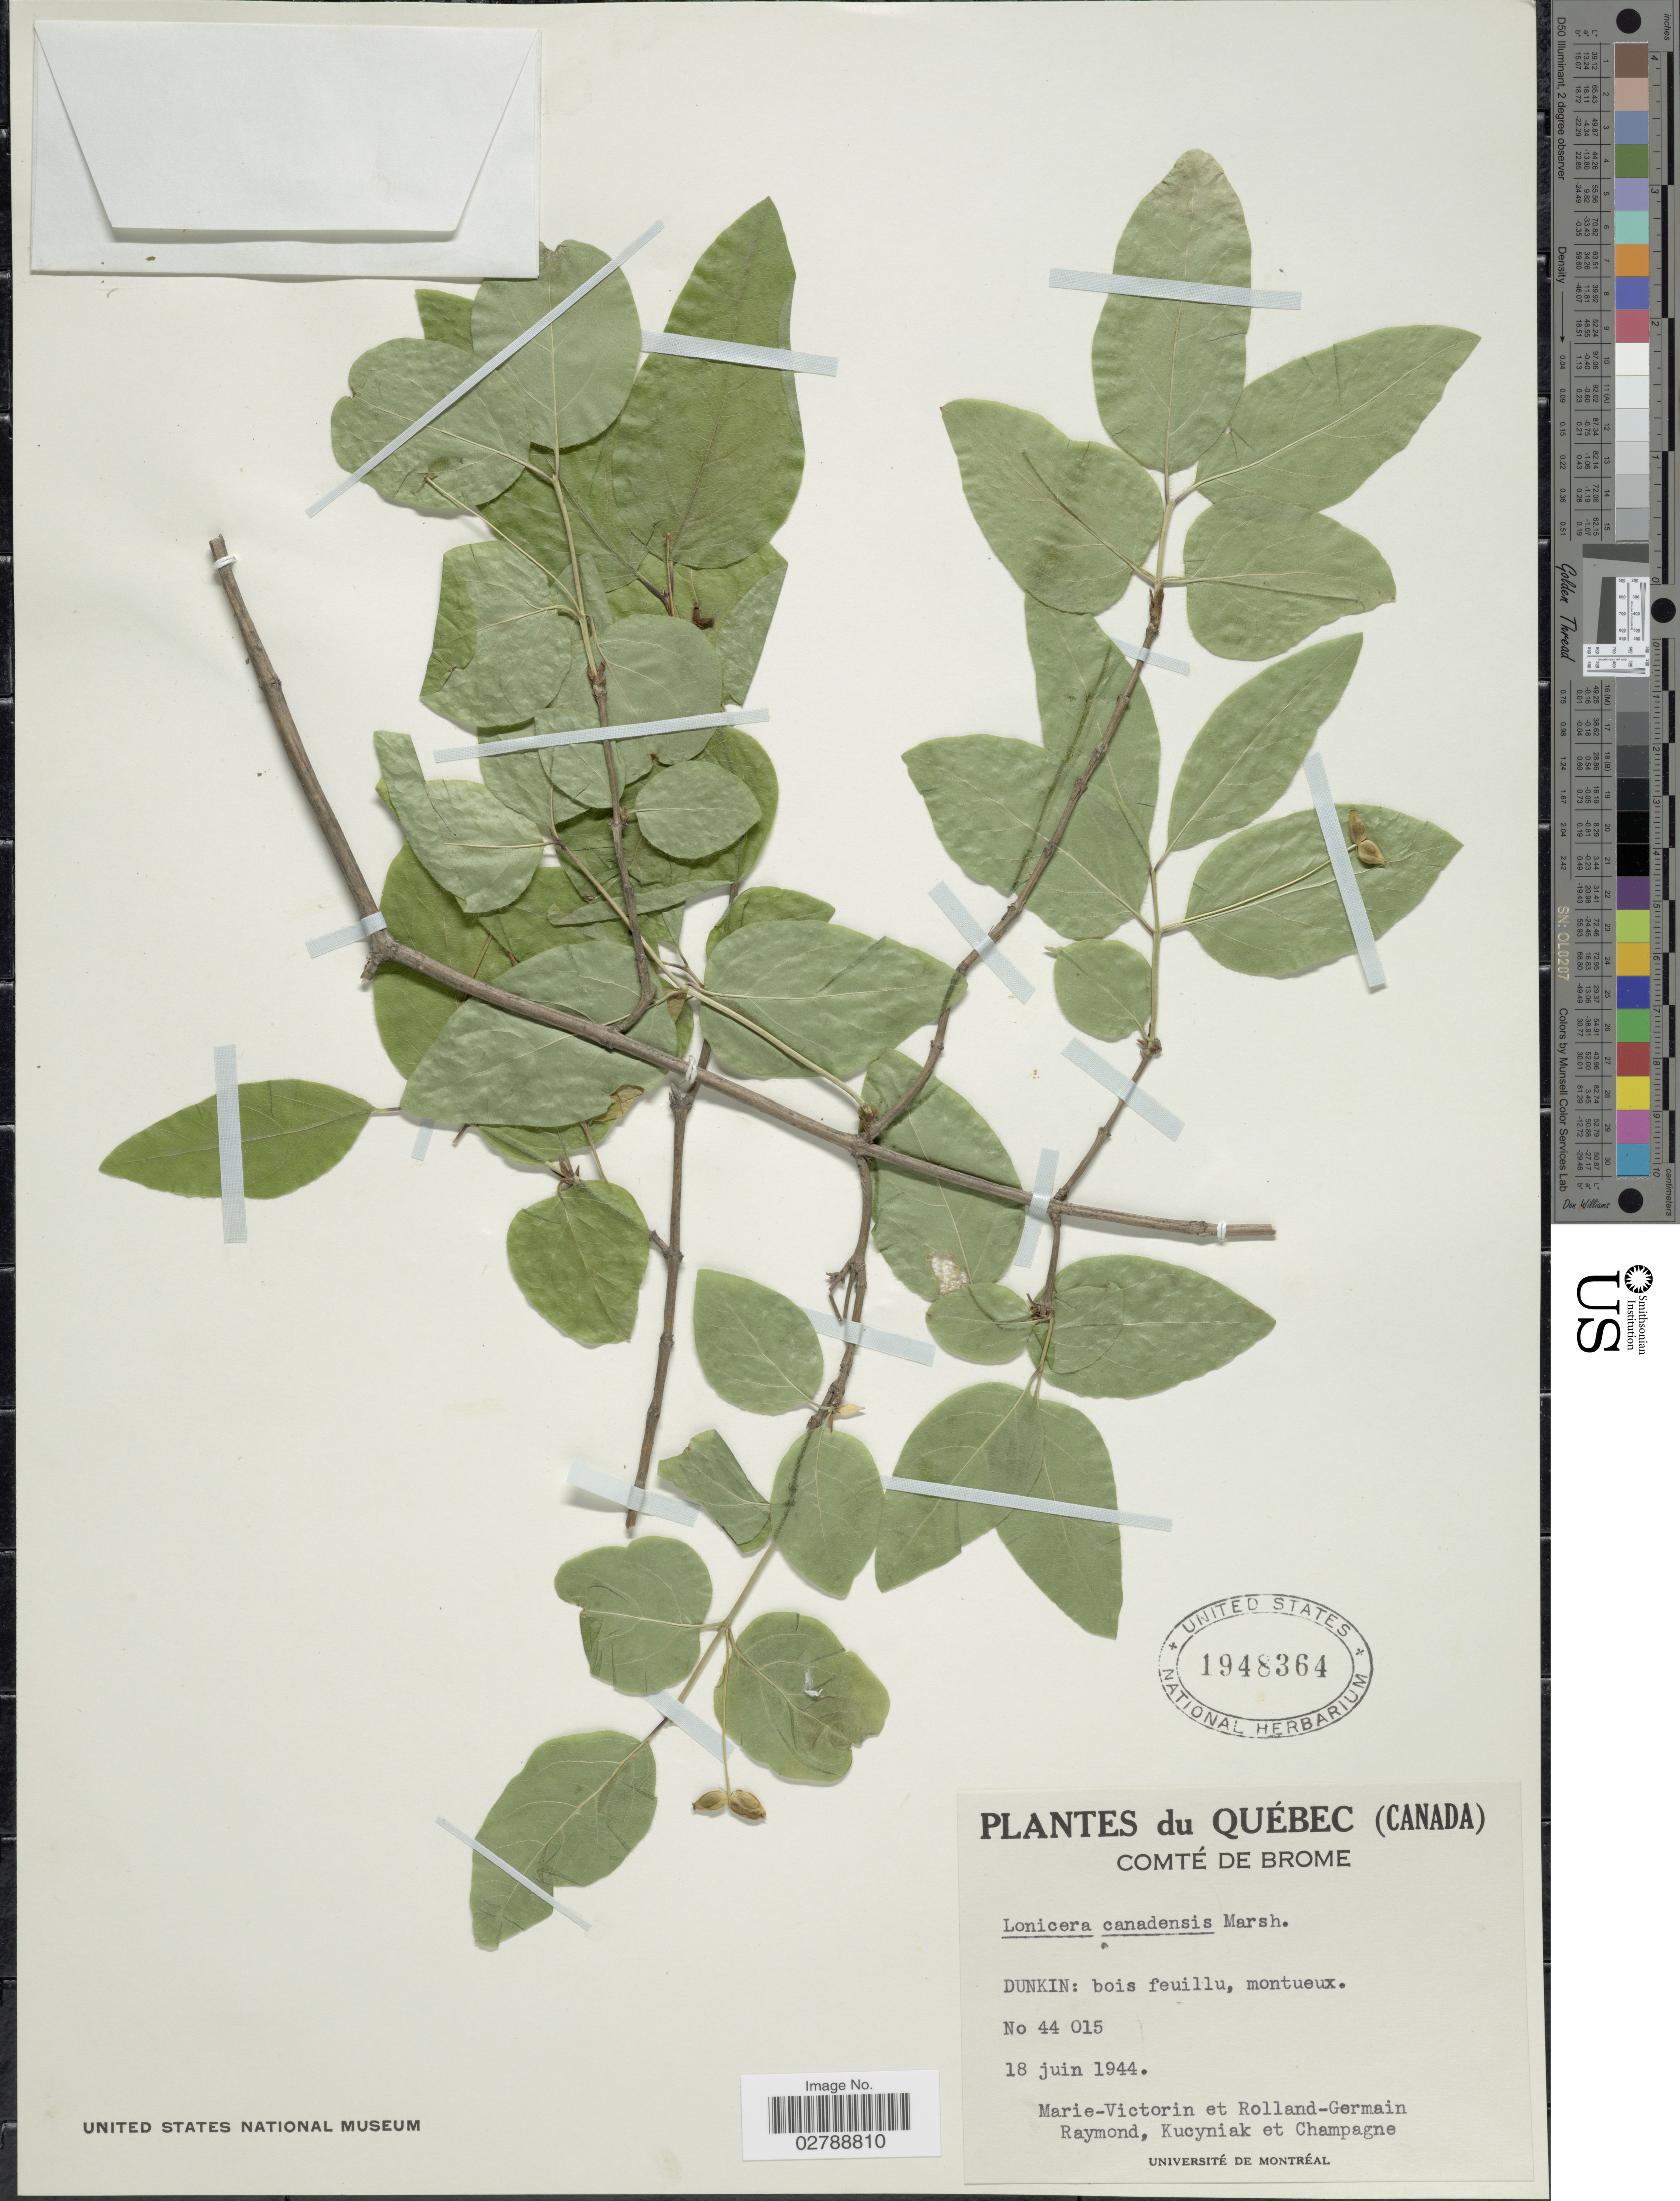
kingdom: Plantae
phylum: Tracheophyta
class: Magnoliopsida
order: Dipsacales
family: Caprifoliaceae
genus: Lonicera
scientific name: Lonicera canadensis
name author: Bartram & W. Bartram ex Marshall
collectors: -. Marie-Victorin, Rolland-Germain, -. Raymond, Kucyniak & Champagne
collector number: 44015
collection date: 1944-06-18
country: Canada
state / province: Quebec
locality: Comté de Brome. Dunkin: bois feuillu, montueux.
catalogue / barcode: US 1948364